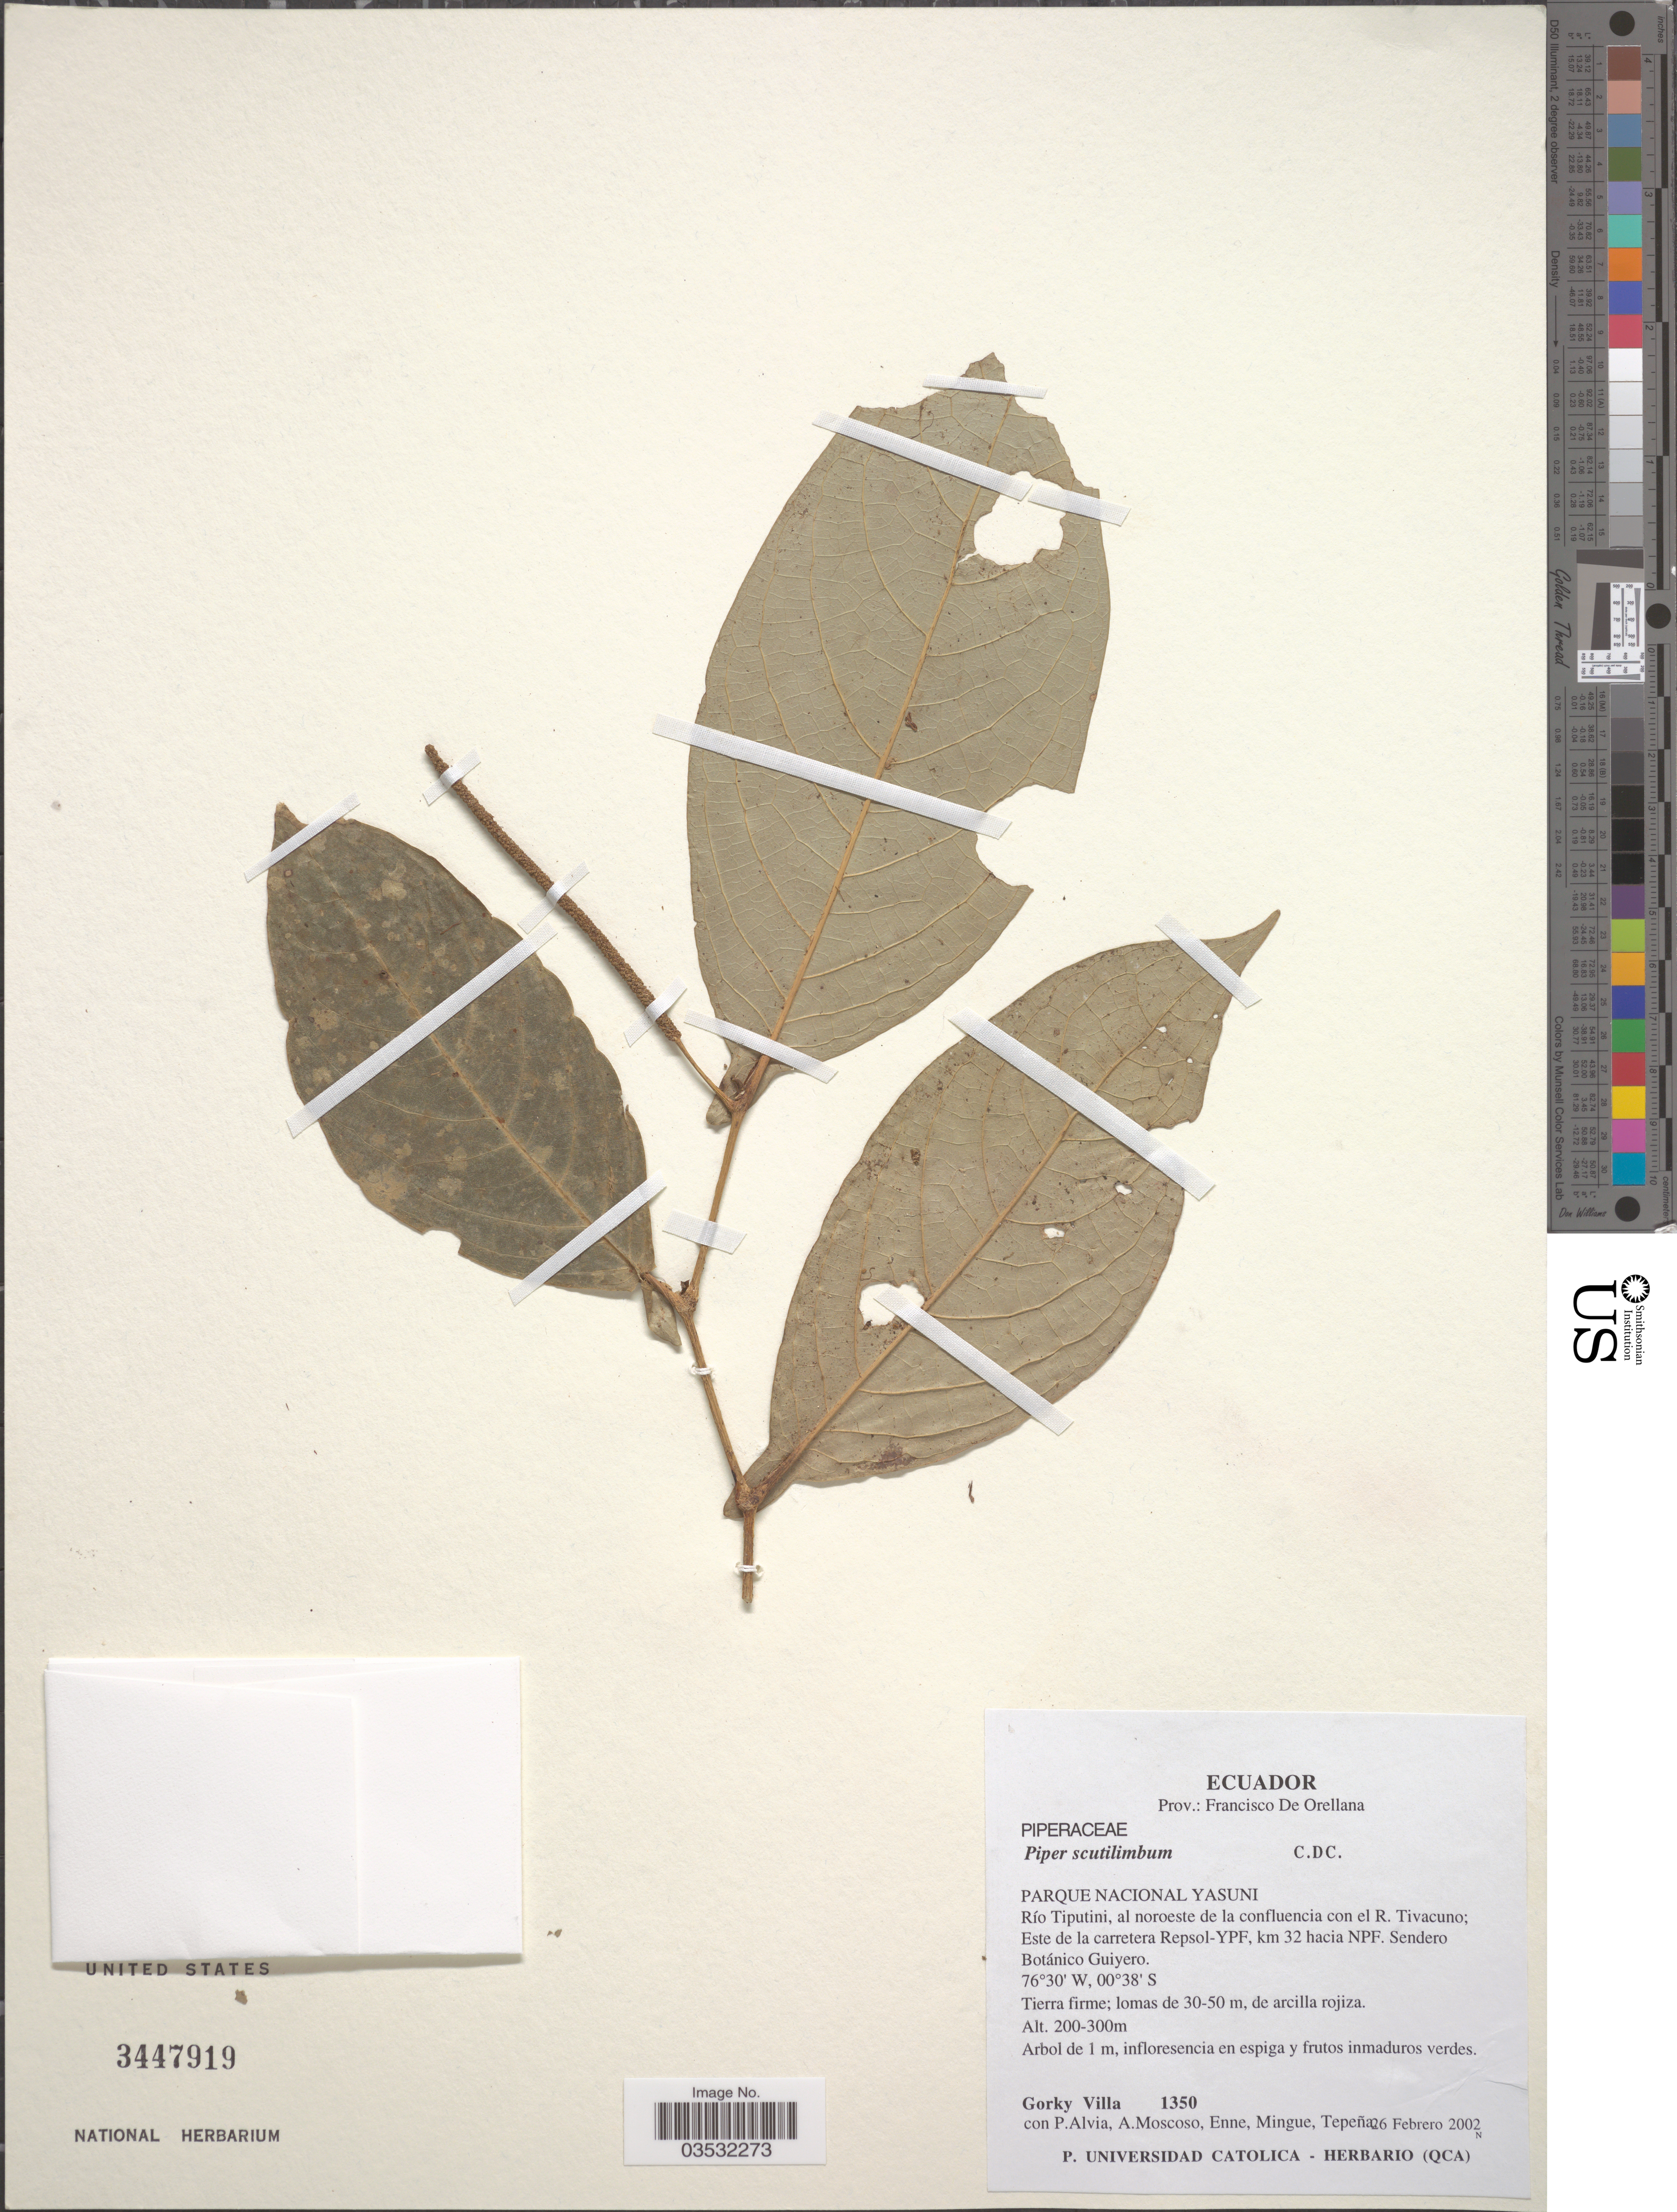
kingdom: Plantae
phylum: Tracheophyta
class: Magnoliopsida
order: Piperales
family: Piperaceae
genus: Piper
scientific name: Piper indiwasii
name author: W. Trujillo-C. & M.A. Jaram.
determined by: Jaramillo, M. Alejandra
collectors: G. Villa, P. Alvia, A. Moscoso, Enne & et al.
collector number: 1350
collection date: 2002-02-26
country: Ecuador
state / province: Orellana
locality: Prov.: Francisco De Orellana. Parque Nacional Yasuni. Río Tiputini, al noroeste de la confluencia con el R. Tivacuno; Este de la carretera Repsol-YPF, km 32 hacia NPF. Sendero Botánico Guiyero.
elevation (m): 200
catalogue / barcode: US 3447919